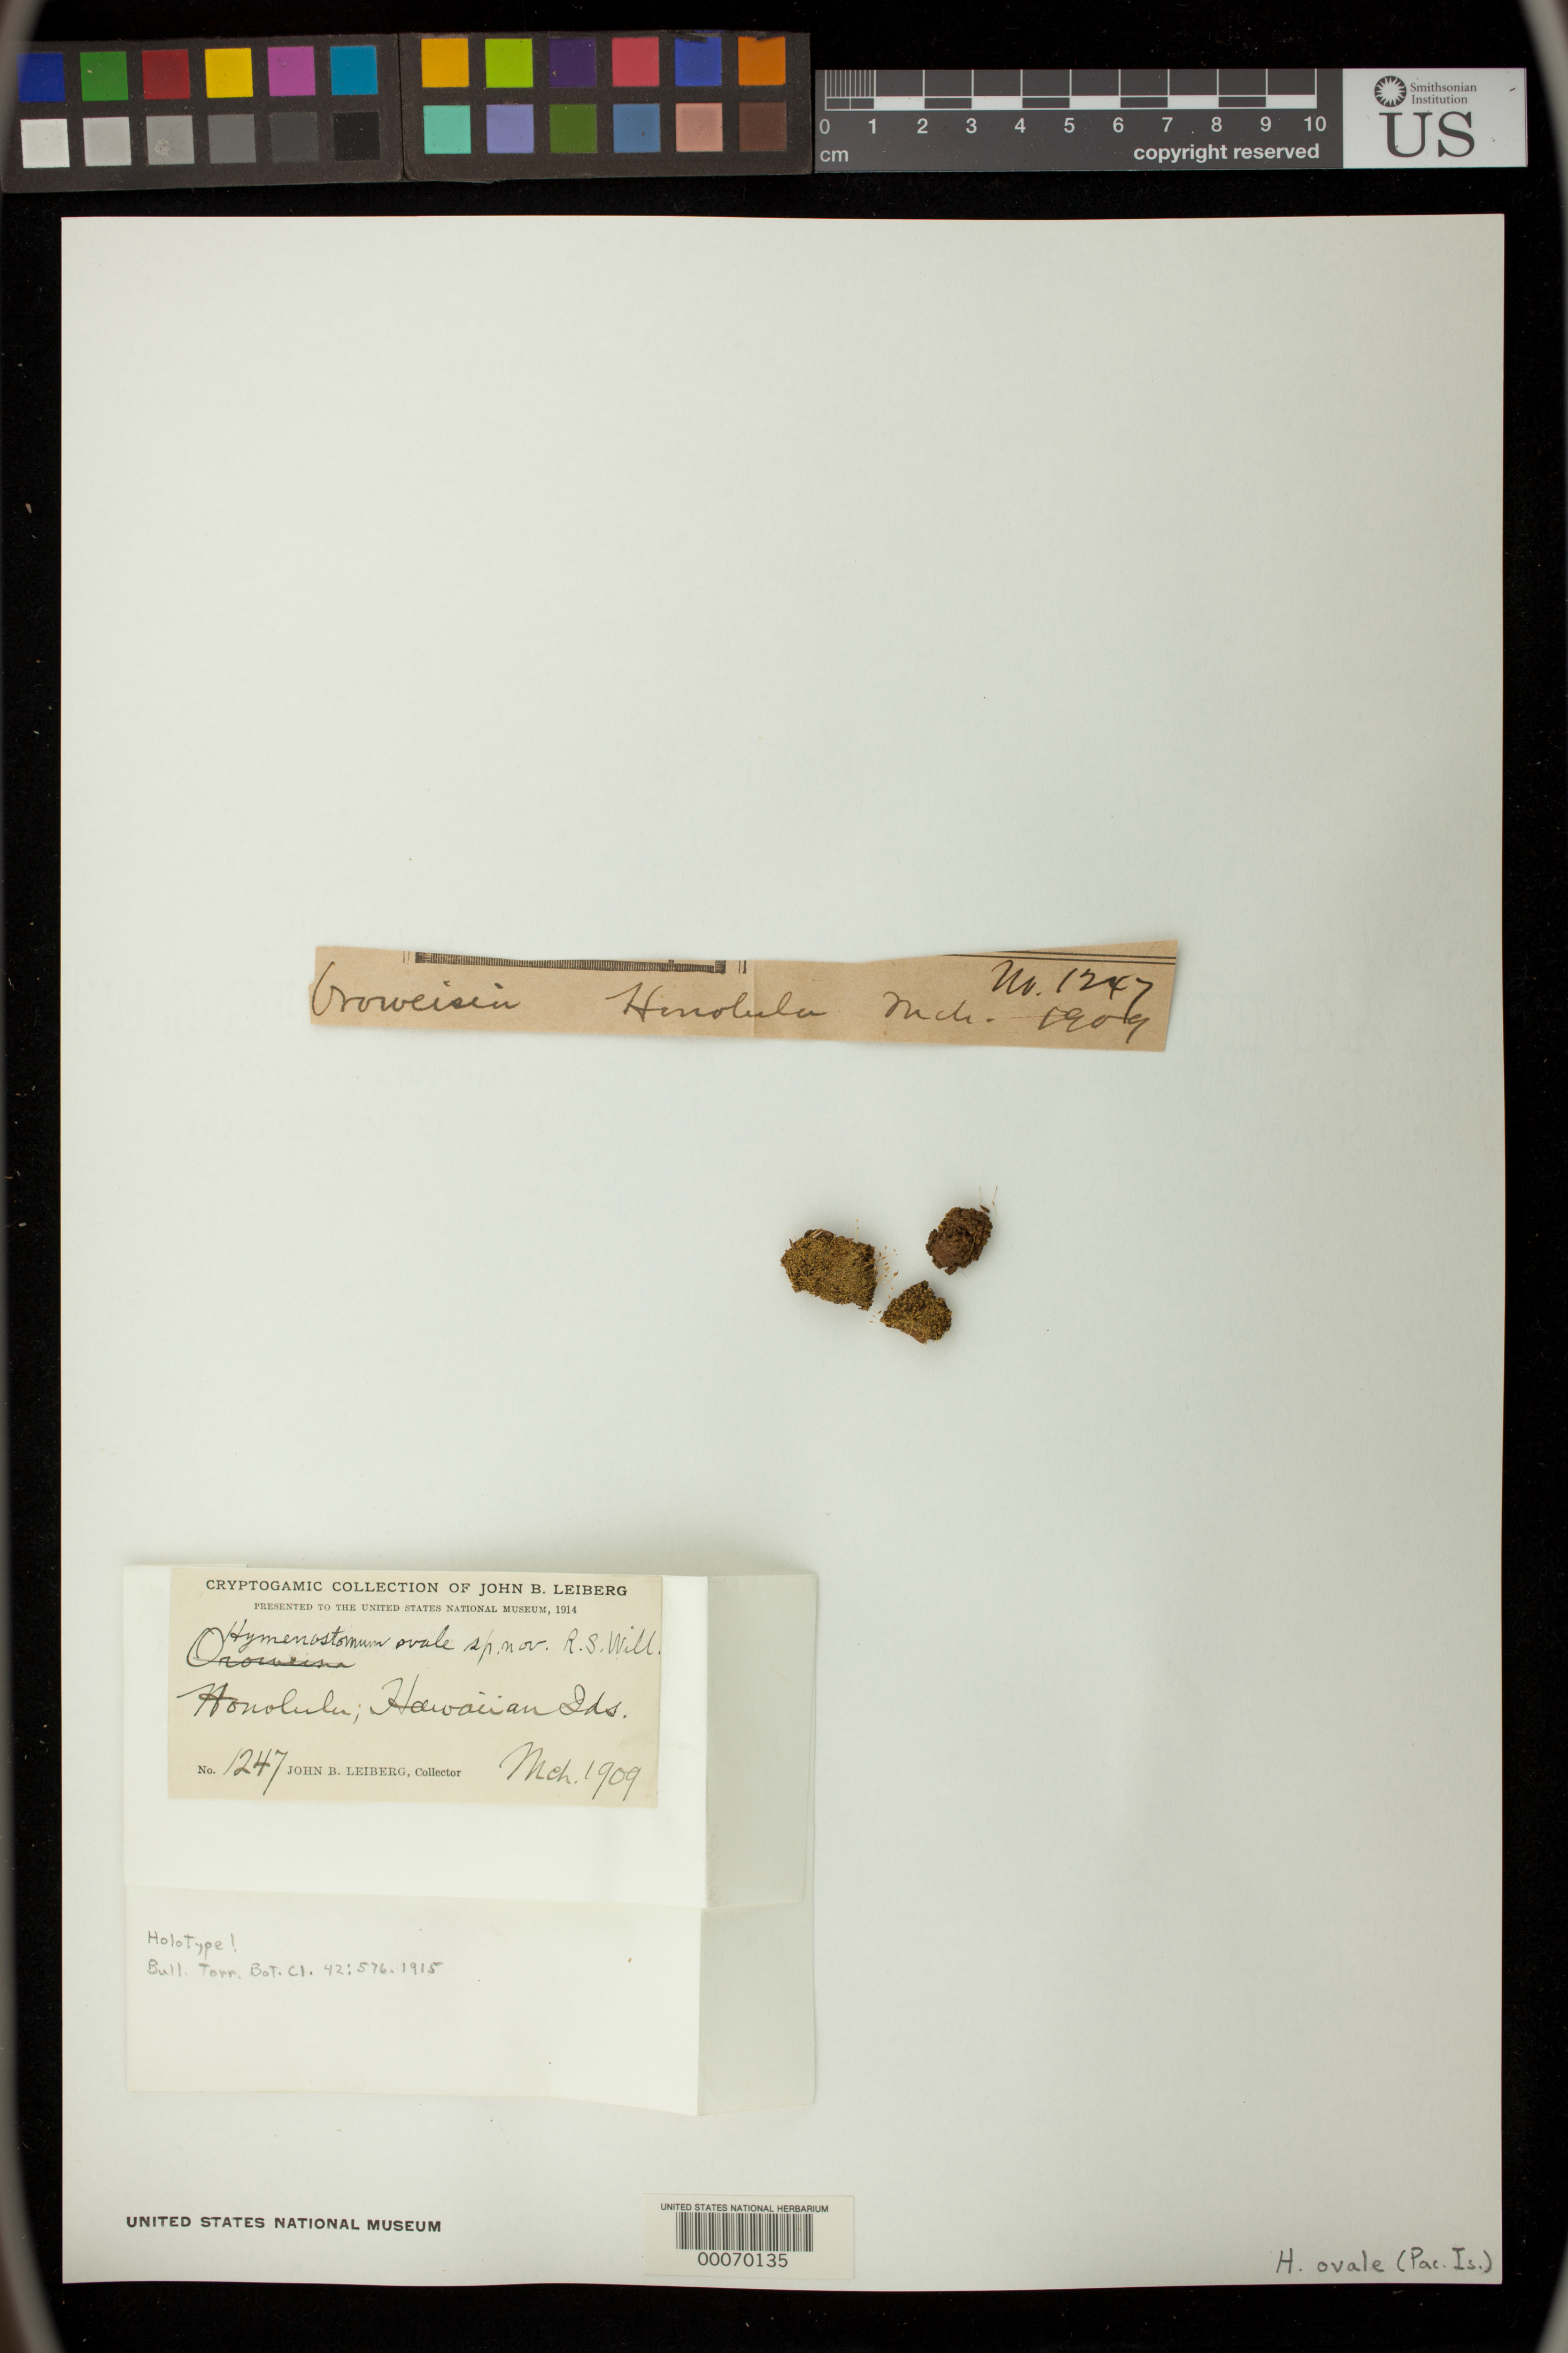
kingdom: Plantae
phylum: Bryophyta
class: Bryopsida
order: Pottiales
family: Pottiaceae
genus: Hymenostomum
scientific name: Hymenostomum ovale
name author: R.S. Williams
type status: Holotype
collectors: J. Leiberg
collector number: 1247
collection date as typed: Mar 1909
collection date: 1909-03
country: United States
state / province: Hawaii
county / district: Honolulu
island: Oahu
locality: Honolulu.